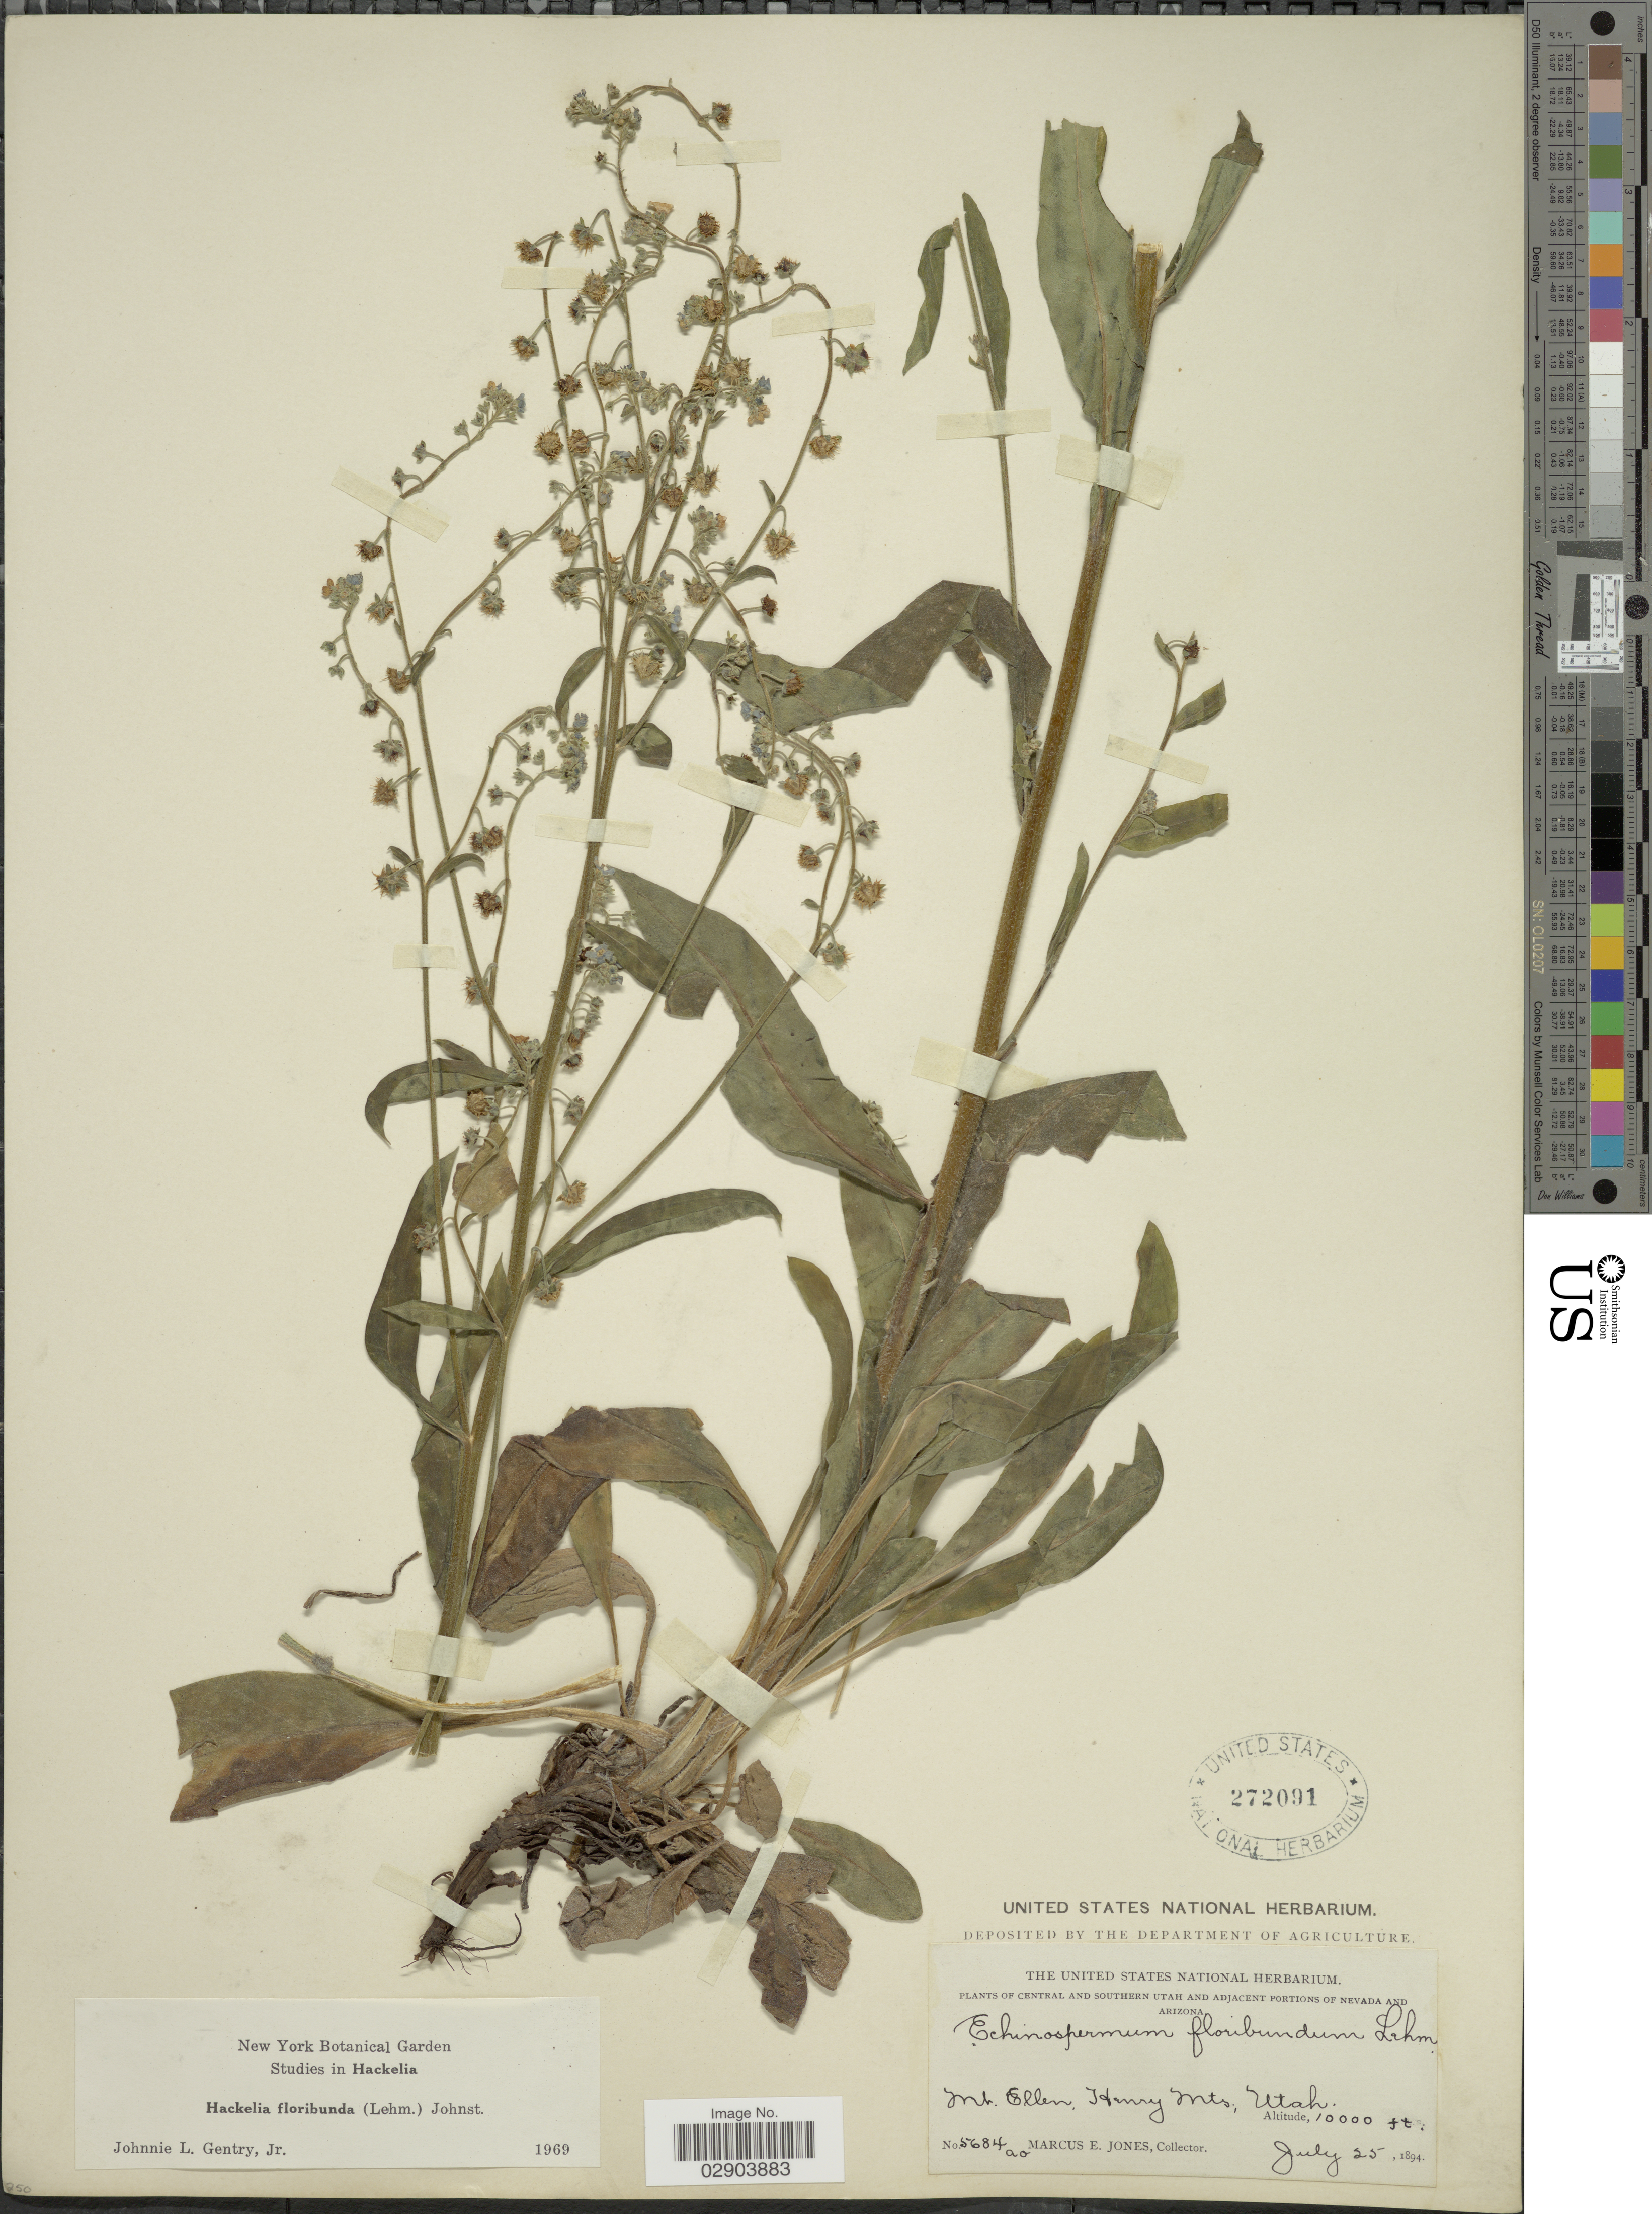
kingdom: Plantae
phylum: Tracheophyta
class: Magnoliopsida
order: Boraginales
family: Boraginaceae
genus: Hackelia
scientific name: Hackelia floribunda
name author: (Lehm.) I.M. Johnst.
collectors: M. E. Jones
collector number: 5684ao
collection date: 1894-07-25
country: United States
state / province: Utah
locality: Mt. Ellen, Henry Mts.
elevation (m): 3048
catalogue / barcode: US 272091